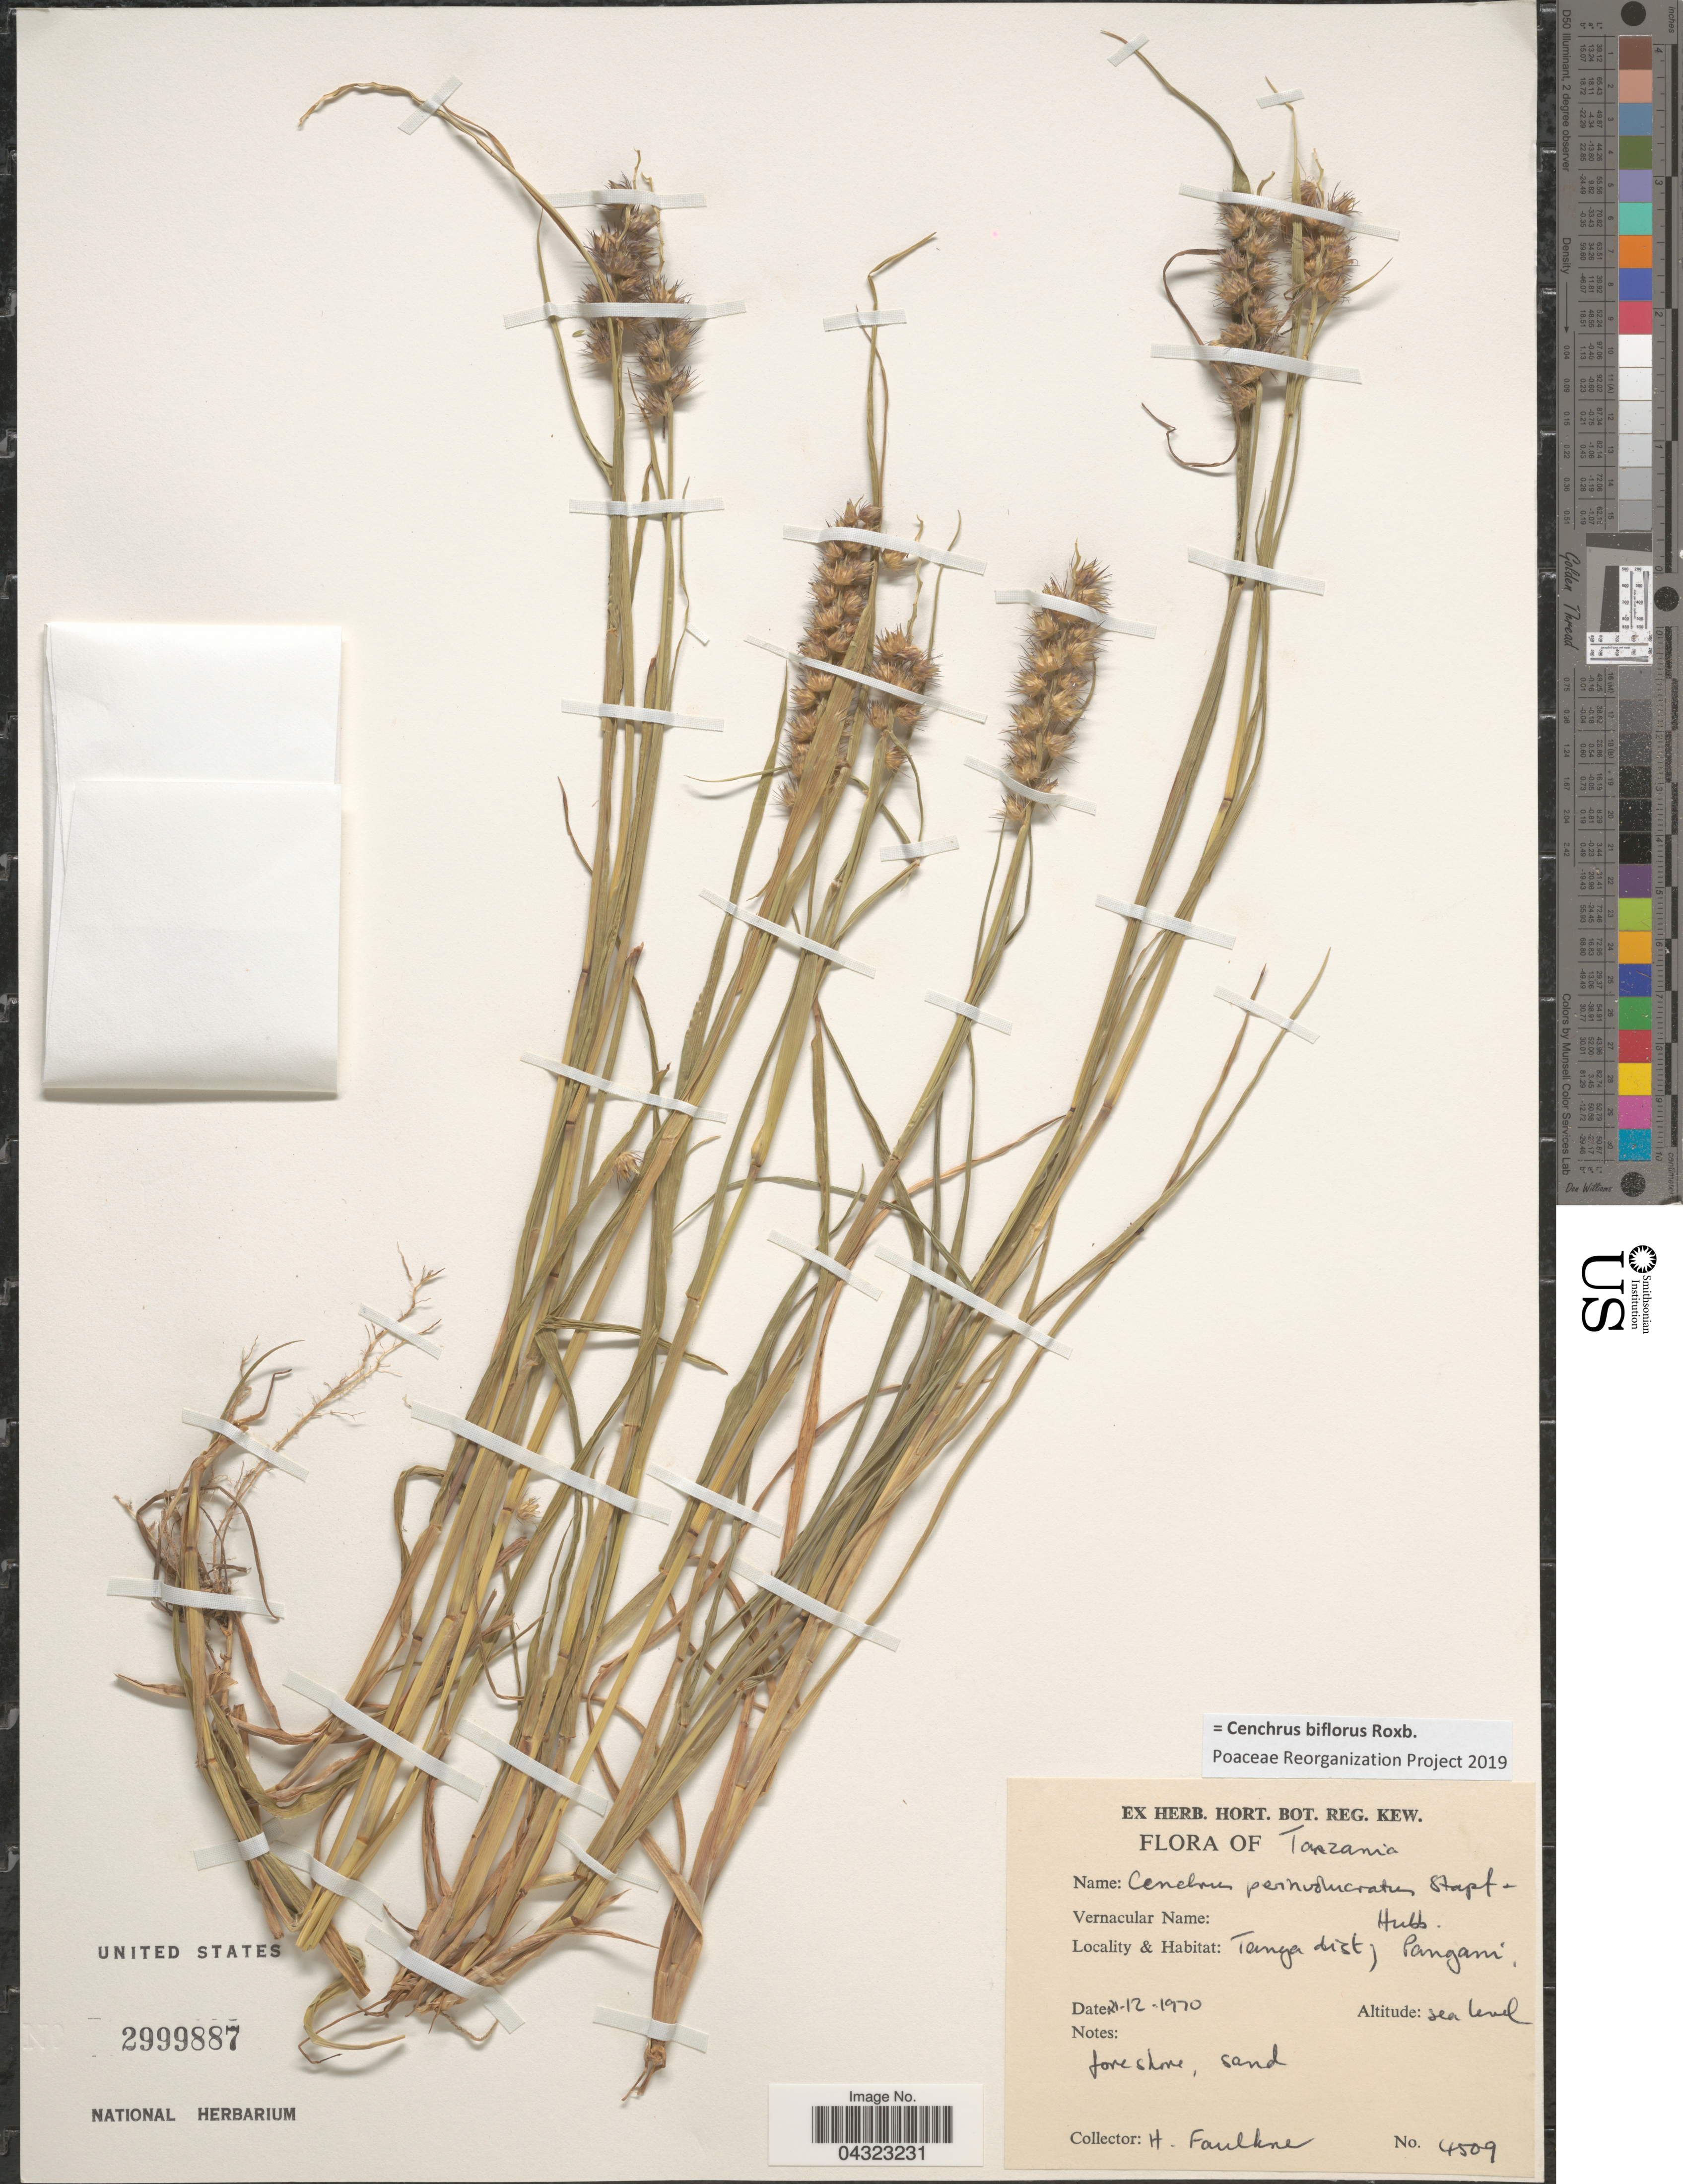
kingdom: Plantae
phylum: Tracheophyta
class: Liliopsida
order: Poales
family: Poaceae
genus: Cenchrus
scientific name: Cenchrus biflorus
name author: Roxb.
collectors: H. Faulkner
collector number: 4509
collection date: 1970-12-21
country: Tanzania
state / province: Tanga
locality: Tanga dist; Pangani.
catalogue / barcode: US 2999887